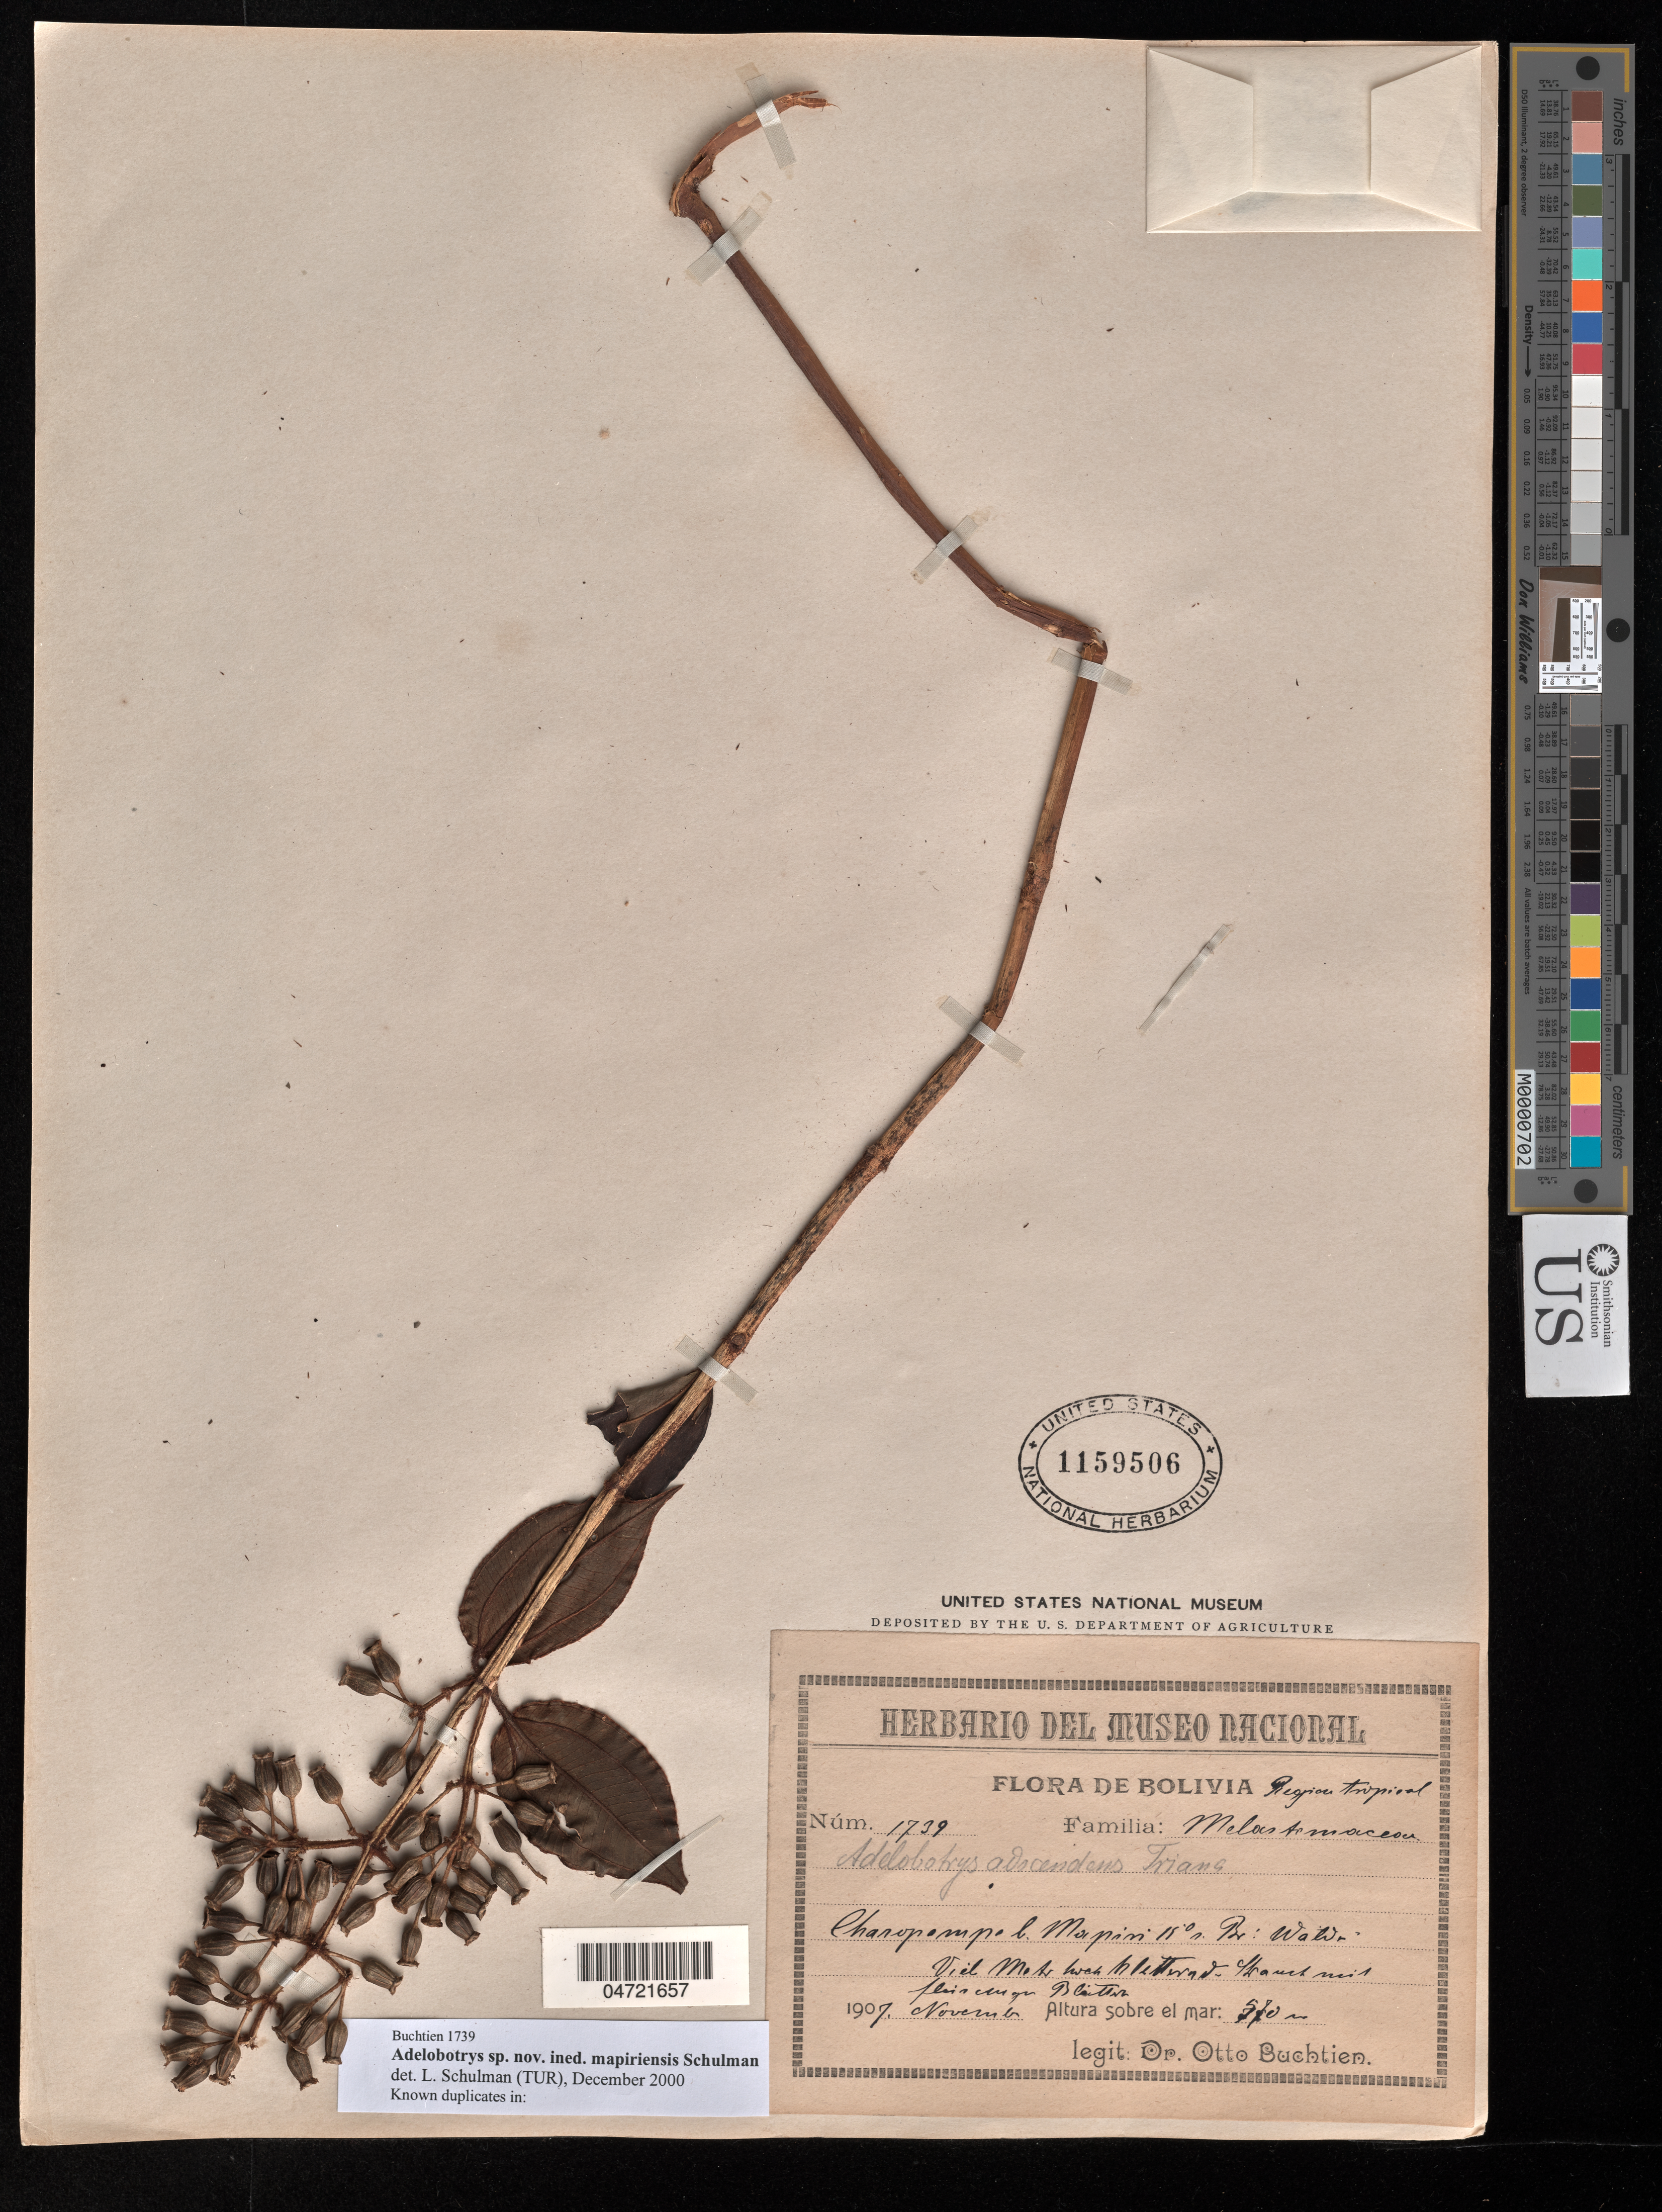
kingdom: Plantae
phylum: Tracheophyta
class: Magnoliopsida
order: Myrtales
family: Melastomataceae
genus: Adelobotrys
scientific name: Adelobotrys sp. nov.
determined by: Schulman, Leif, (TUR), University of Turku (FINLAND)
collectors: O. Buchtien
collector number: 1739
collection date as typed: Nov 1907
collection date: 1907-11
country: Bolivia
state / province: La Paz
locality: Charopampa near Mapiri.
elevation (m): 570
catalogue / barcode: US 1159506